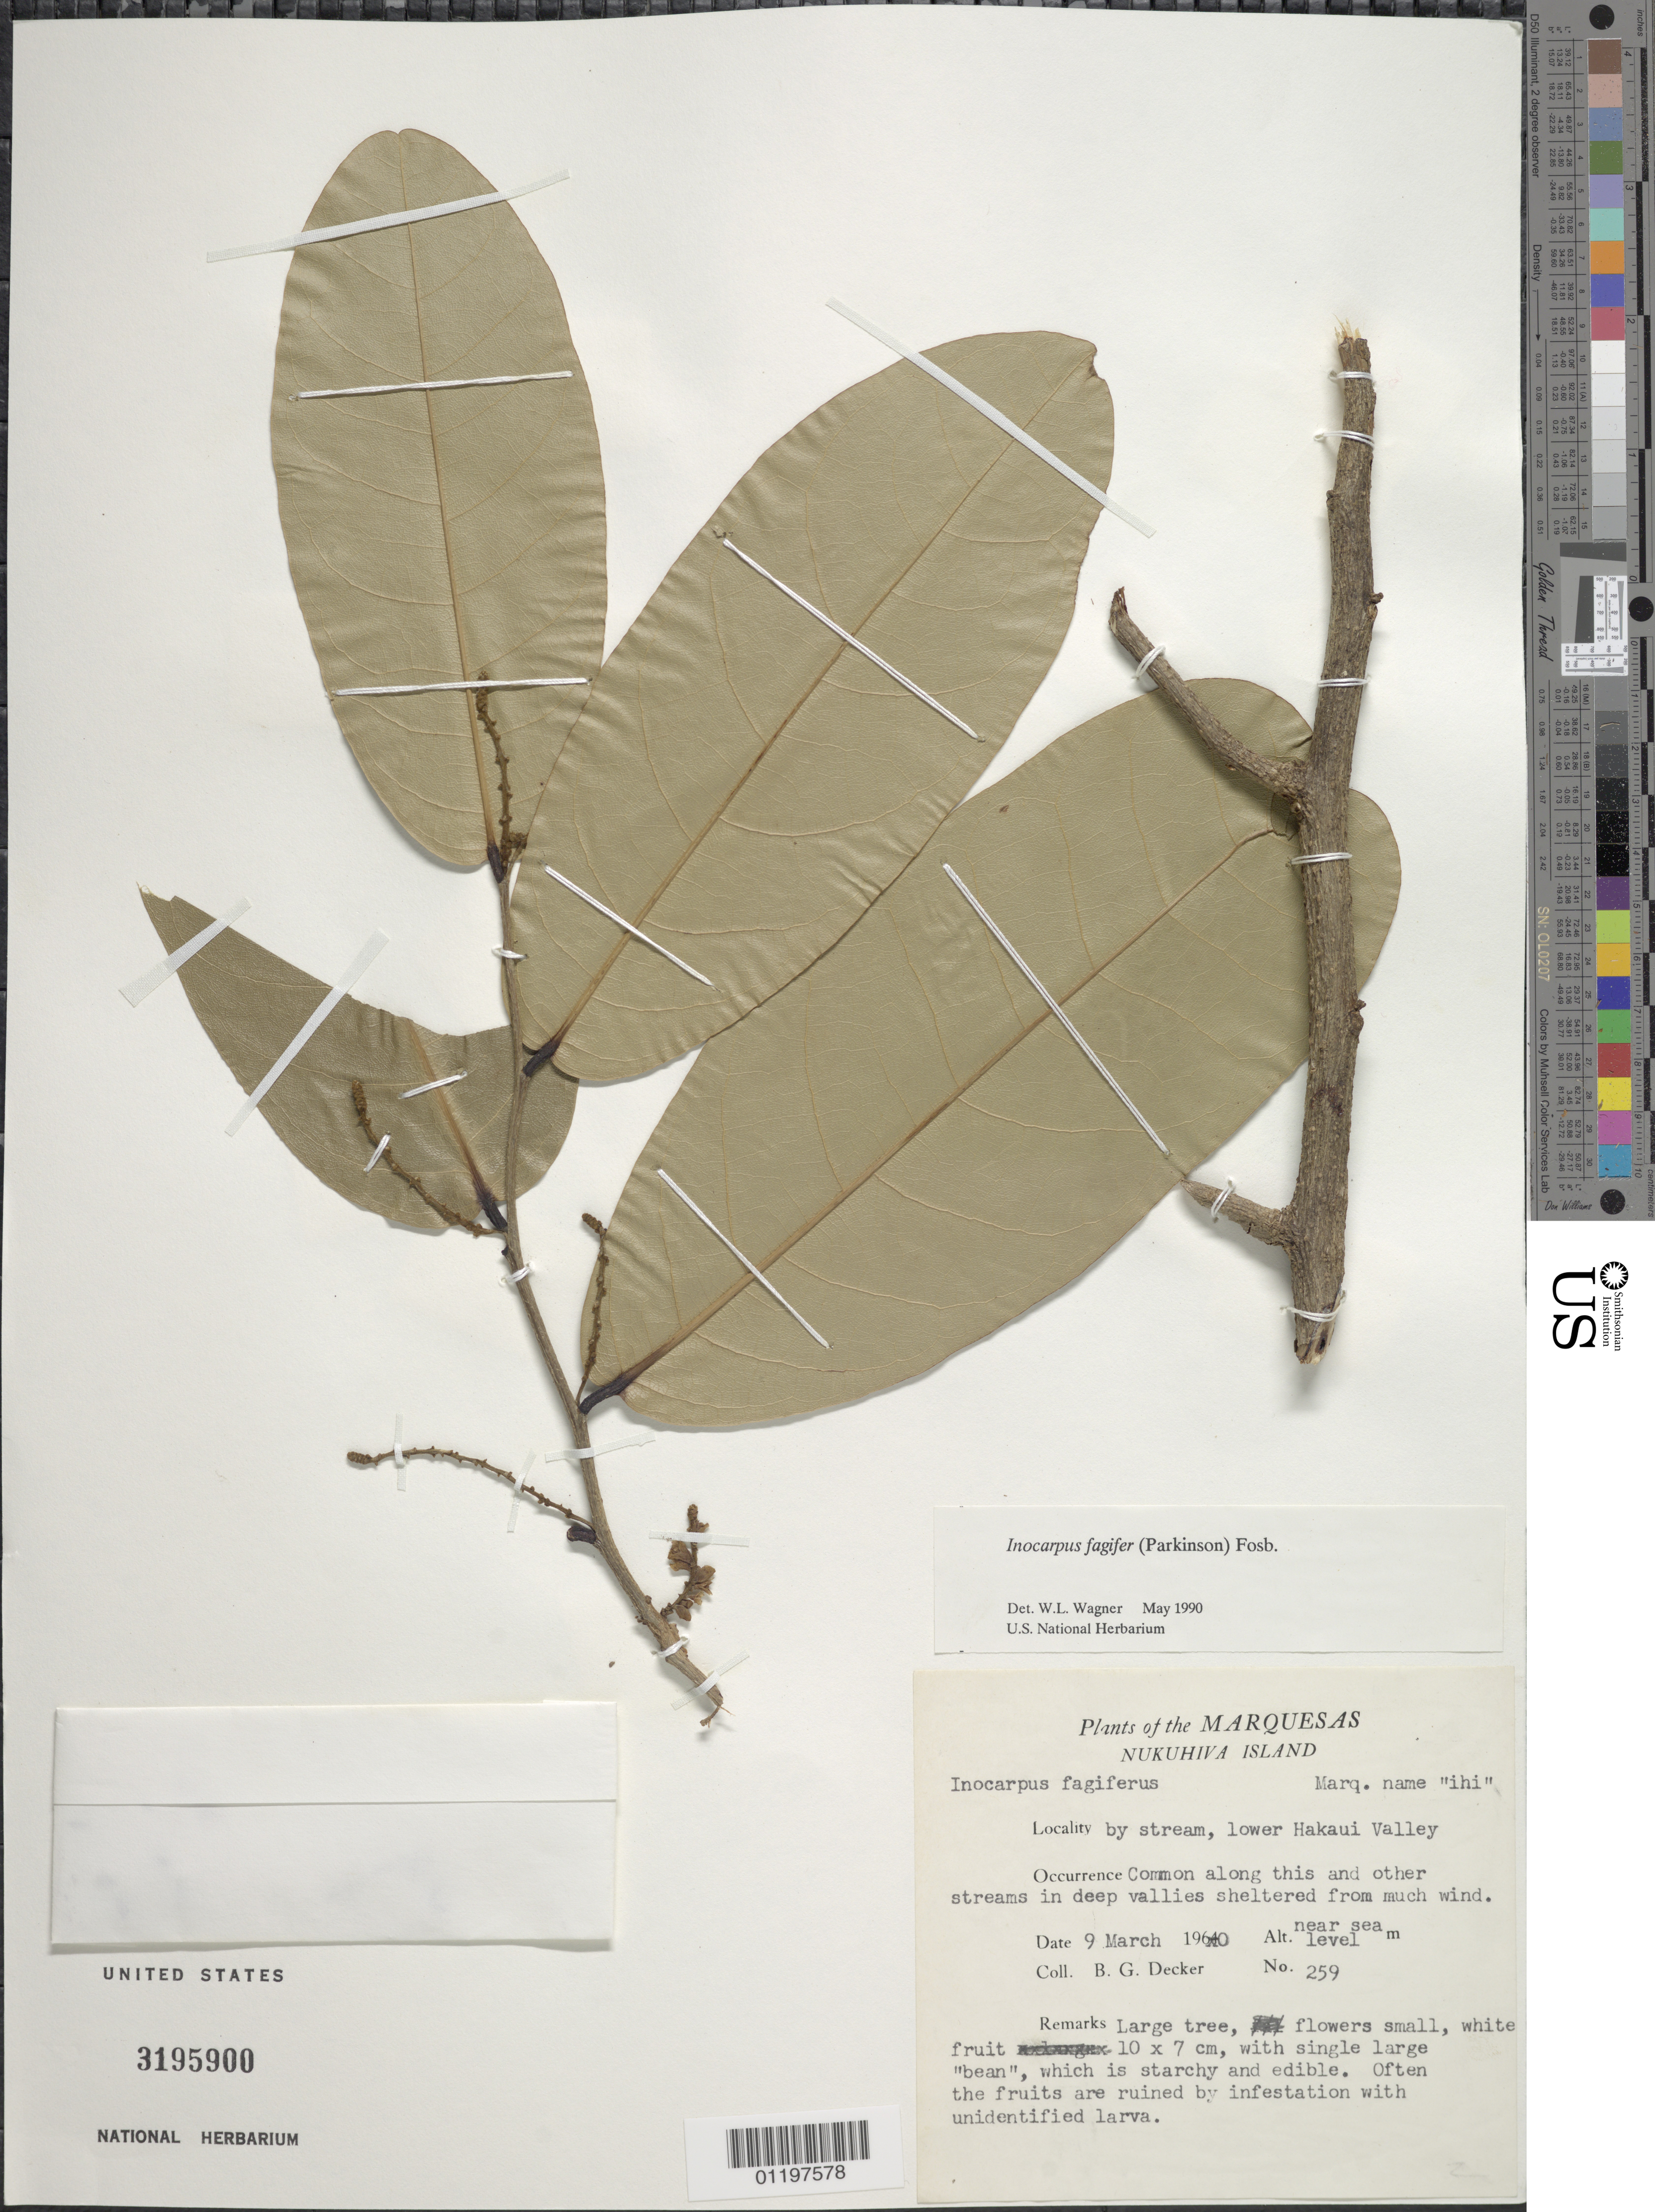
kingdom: Plantae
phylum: Tracheophyta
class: Magnoliopsida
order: Fabales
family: Fabaceae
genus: Inocarpus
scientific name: Inocarpus fagifer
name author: (Parkinson) Fosberg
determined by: Wagner, W. L., (BOT), Smithsonian Institution - National Museum of Natural History (UNITED STATES)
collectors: B. G. Decker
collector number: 259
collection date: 1960-03-09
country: French Polynesia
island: Nuku Hiva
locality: lower Hakaui Valley, by stream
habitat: Usually grows in dark, damp locations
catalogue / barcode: US 3195900